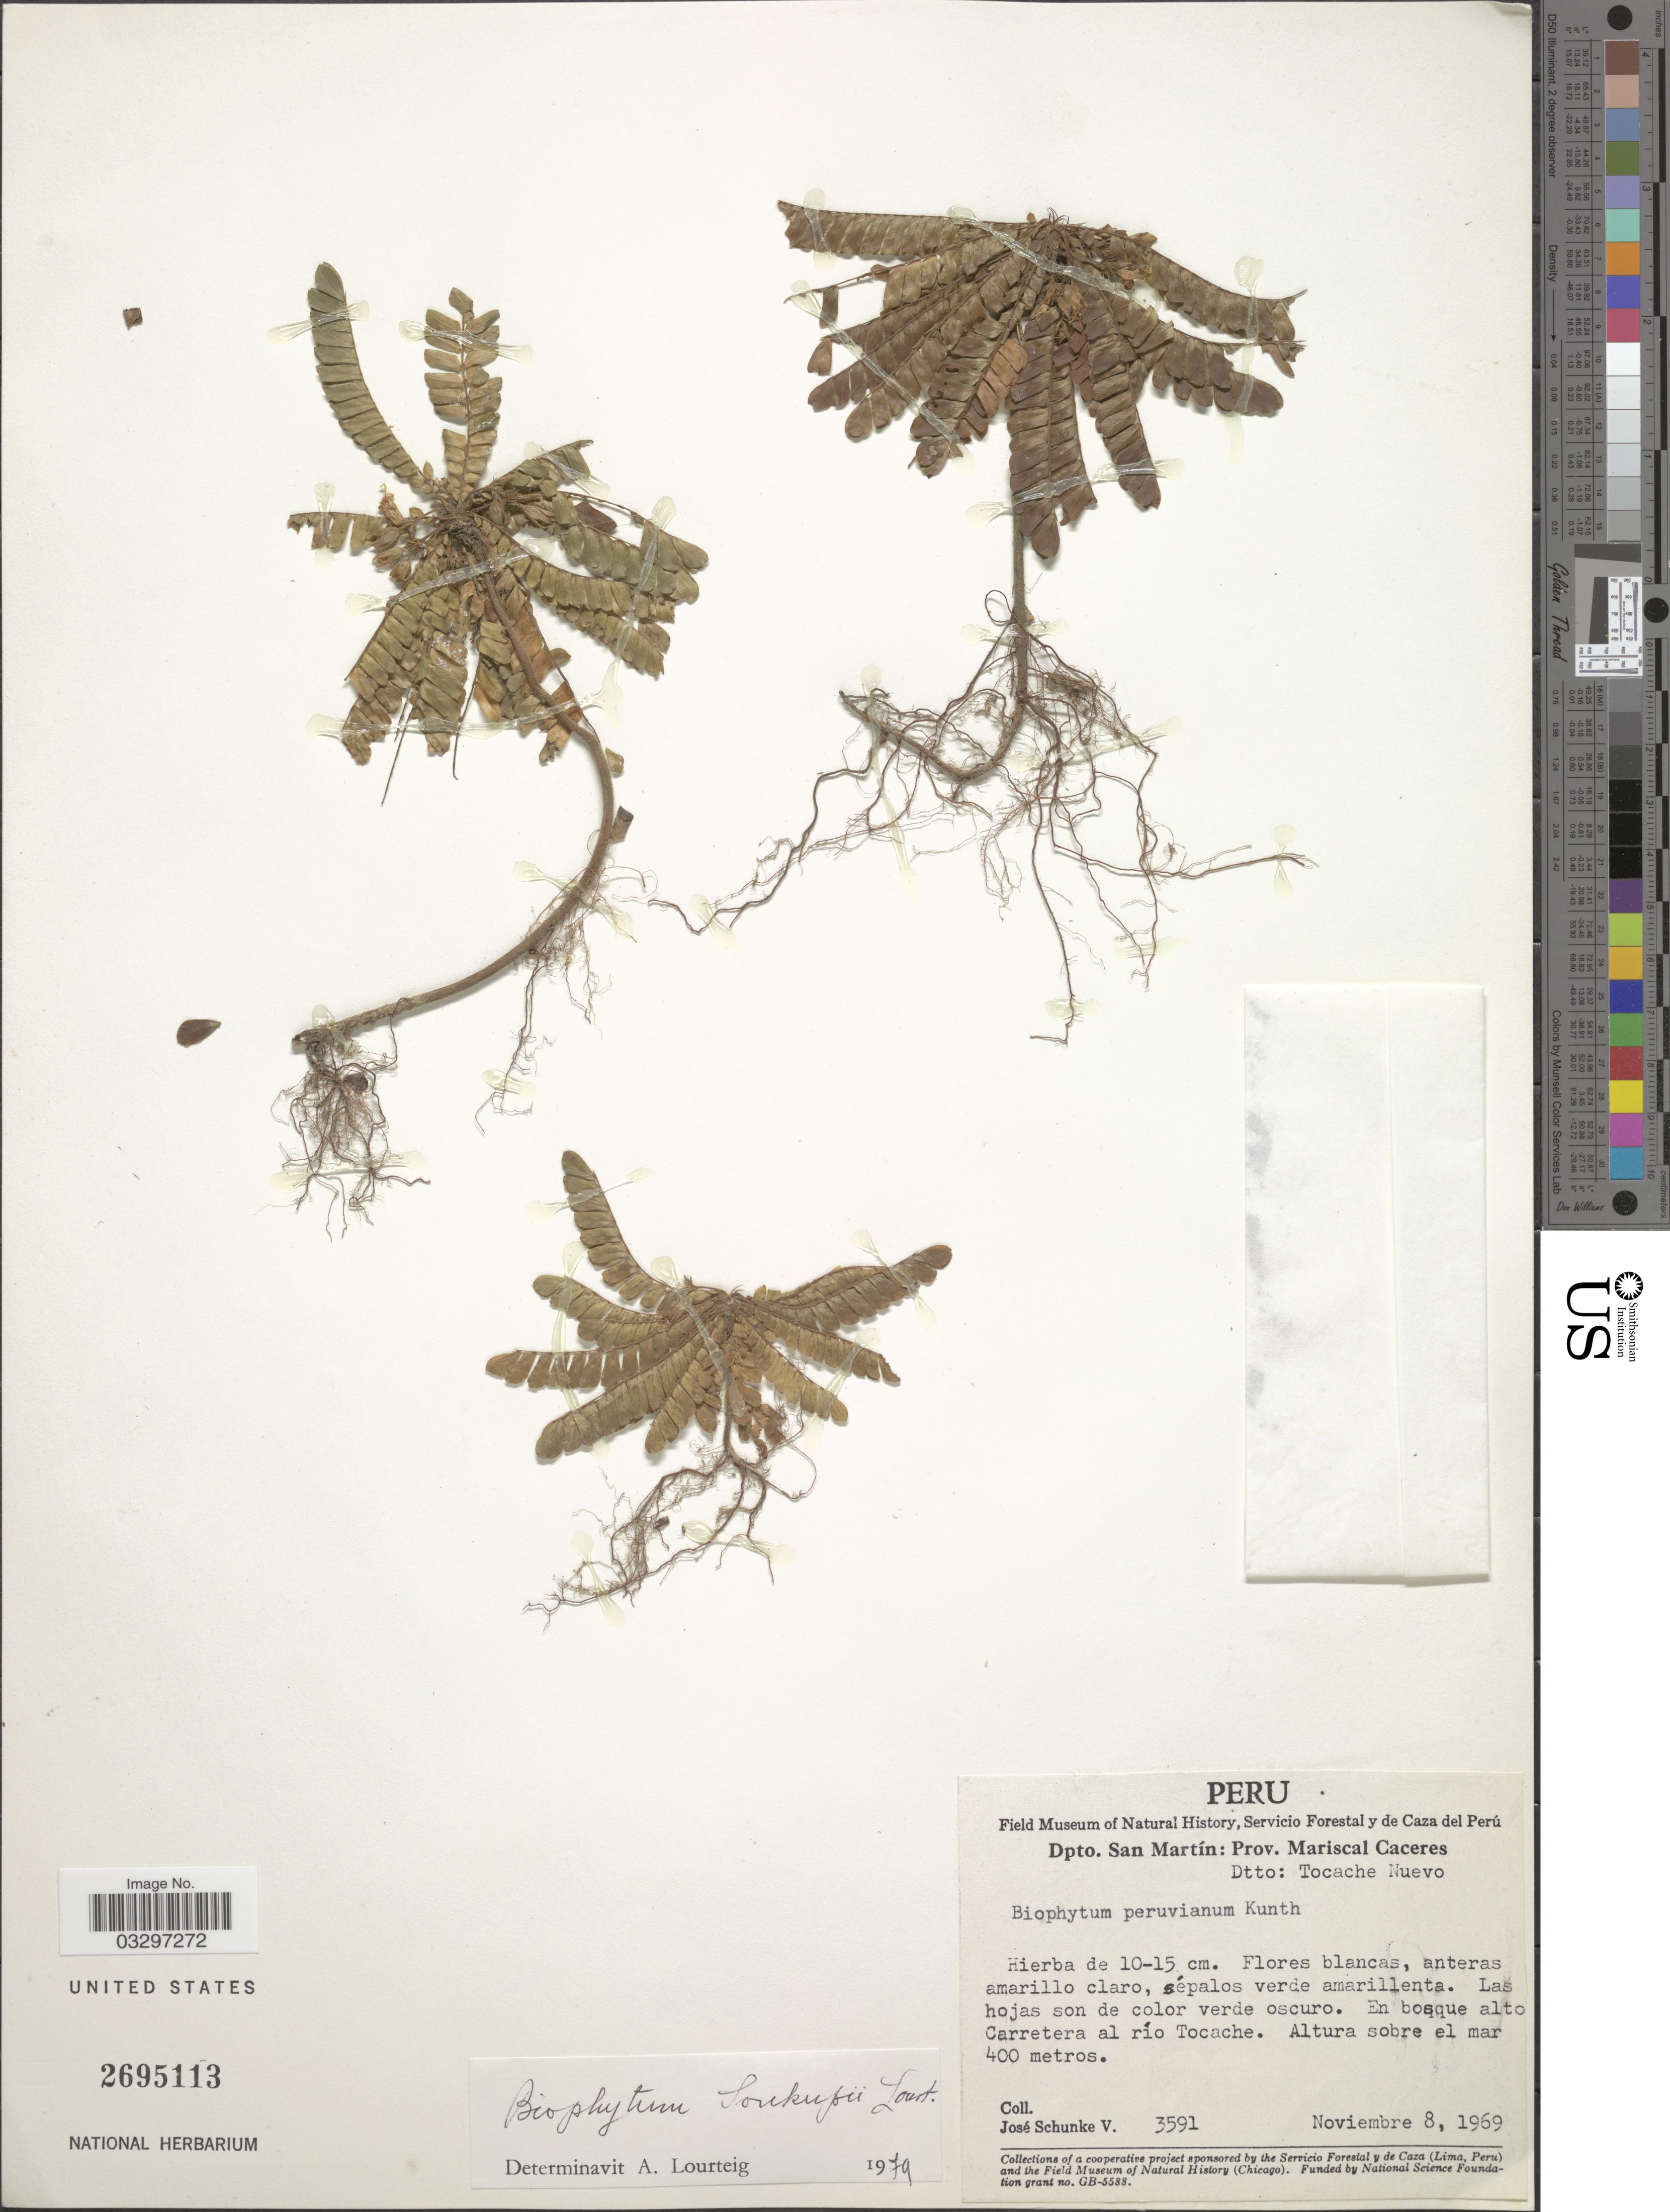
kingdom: Plantae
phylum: Tracheophyta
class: Magnoliopsida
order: Oxalidales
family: Oxalidaceae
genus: Biophytum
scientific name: Biophytum soukupii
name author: Lourteig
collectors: J. Schunke Vigo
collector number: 3591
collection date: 1969-11-08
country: Peru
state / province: San Martín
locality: Dpto. San Martín: Prov. Mariscal Caceres. Dtto: Tocache Nuevo. En bosque alto Carretero al río Tocache.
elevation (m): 400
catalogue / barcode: US 2695113